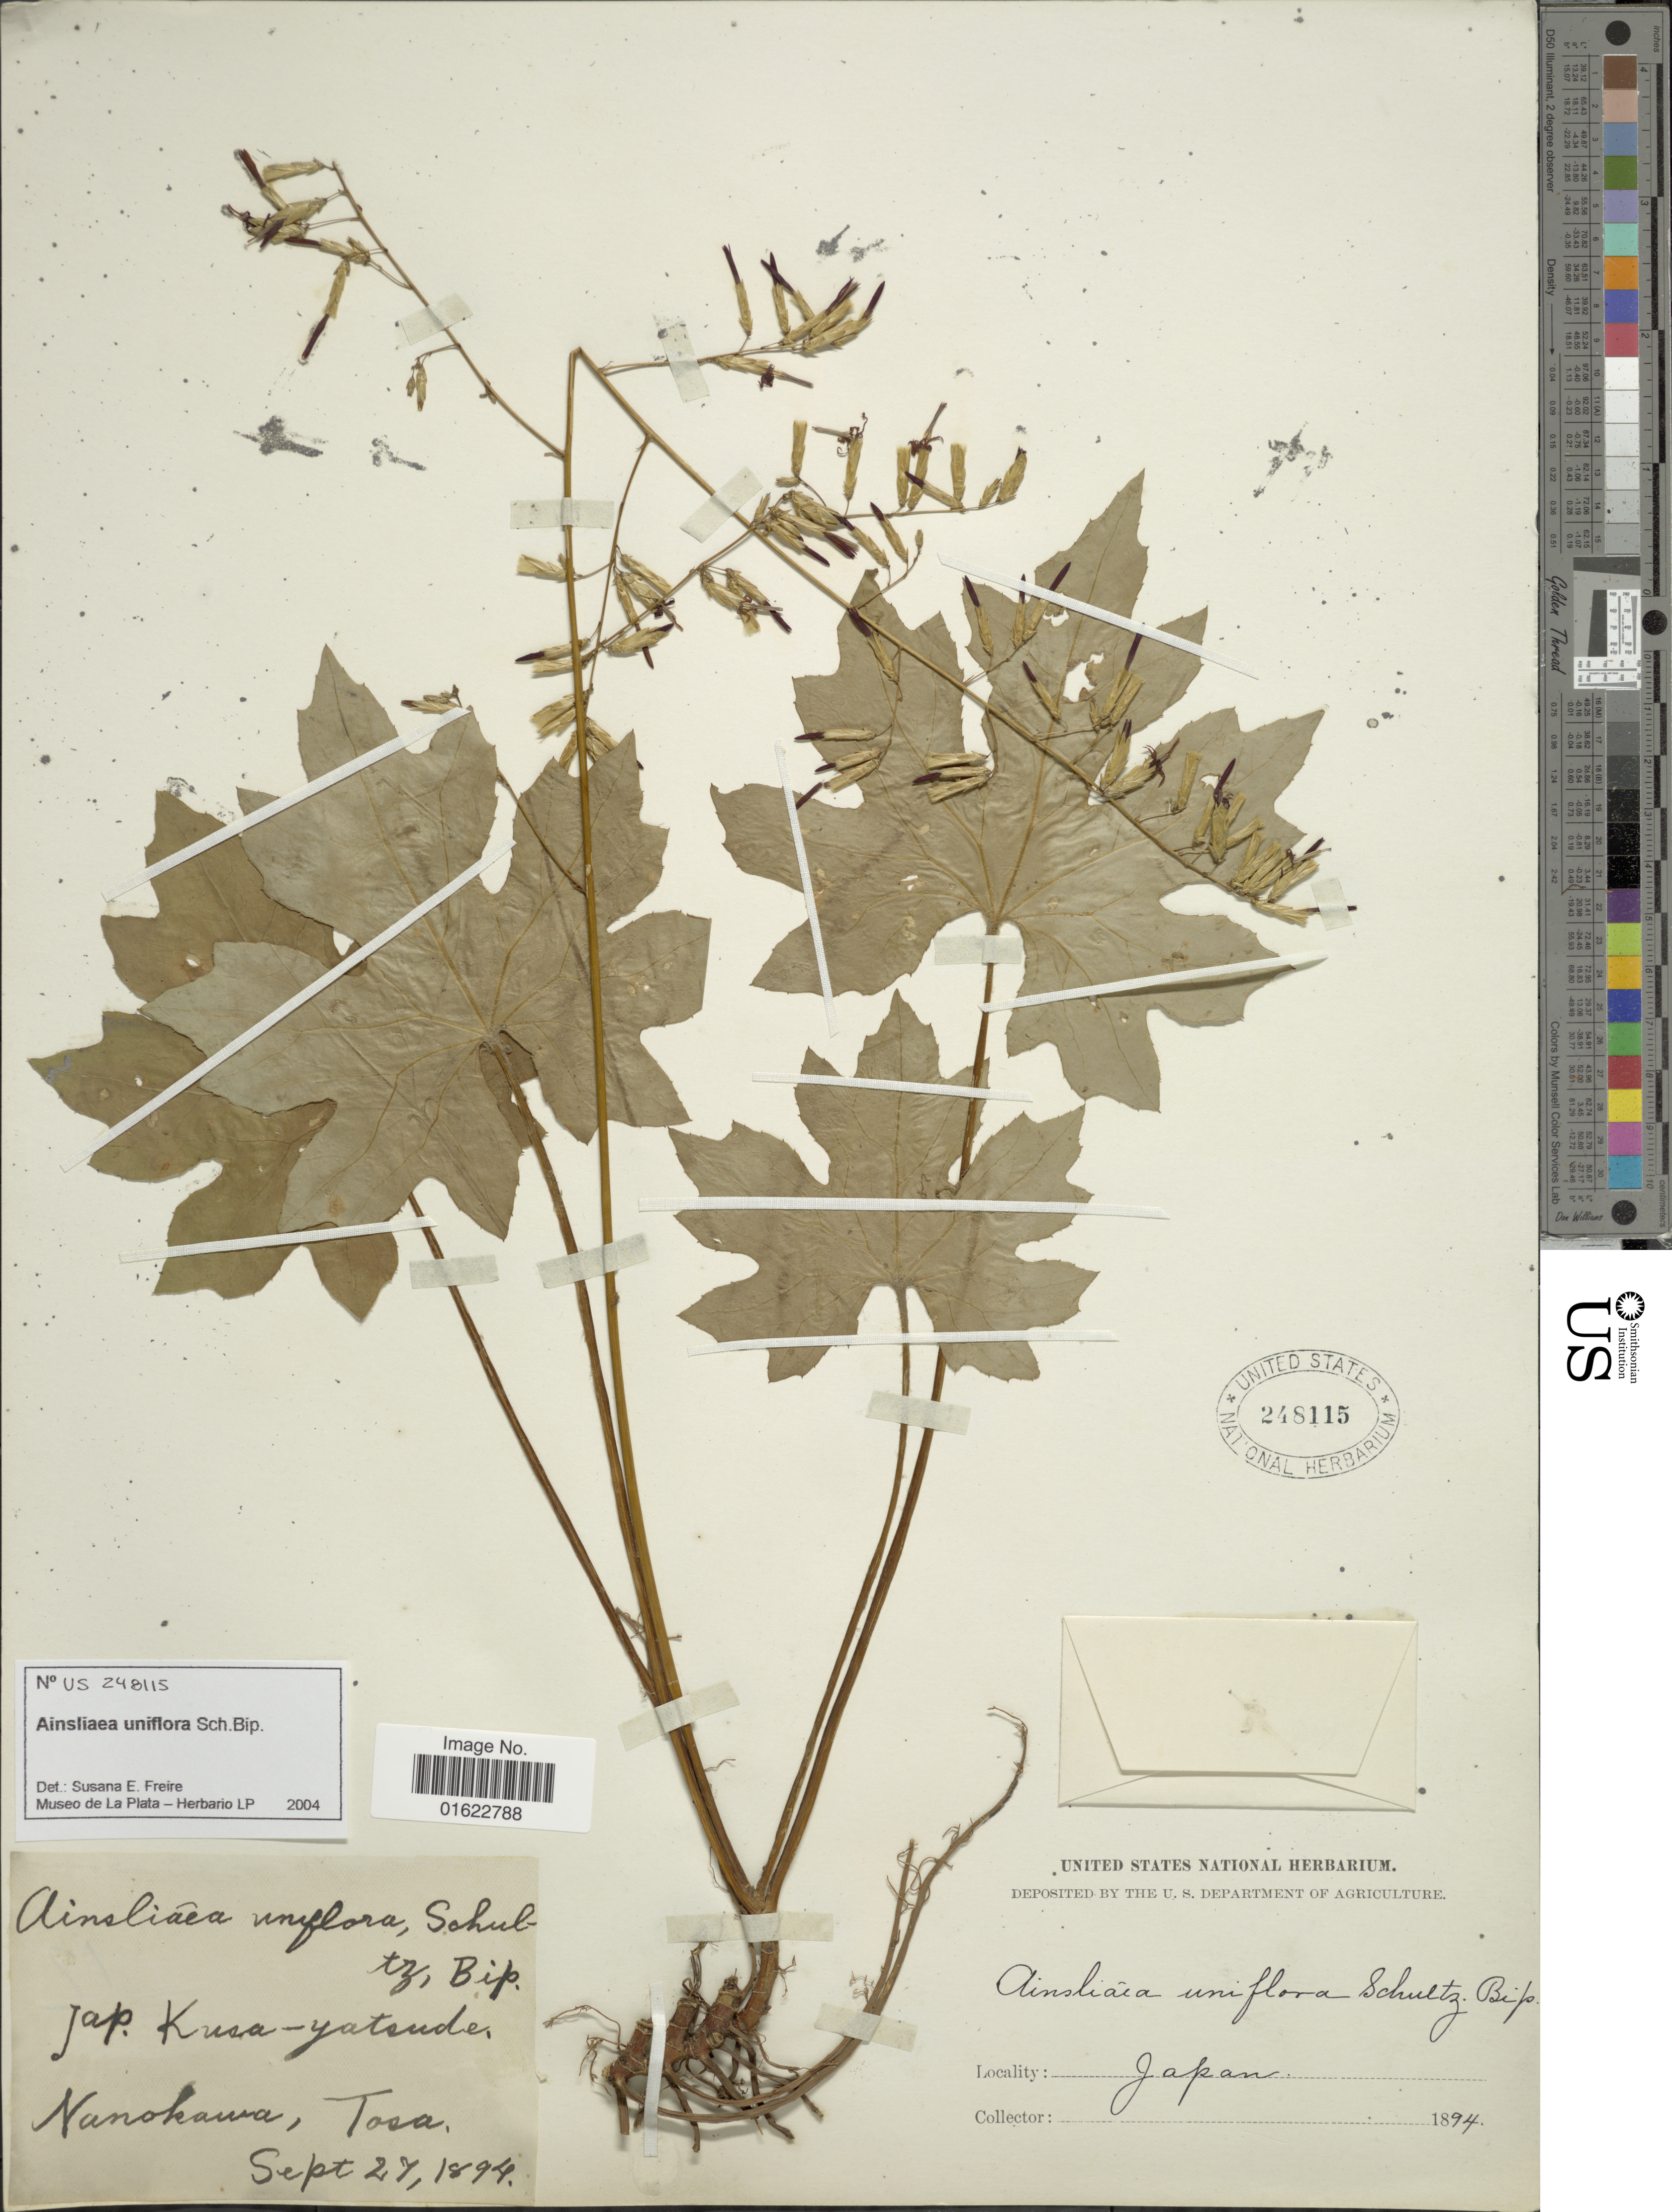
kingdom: Plantae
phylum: Tracheophyta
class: Magnoliopsida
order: Asterales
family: Asteraceae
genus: Ainsliaea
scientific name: Ainsliaea uniflora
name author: Sch. Bip.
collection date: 1894-09-27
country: Japan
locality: Nanokawa, Tosa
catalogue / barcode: US 248115